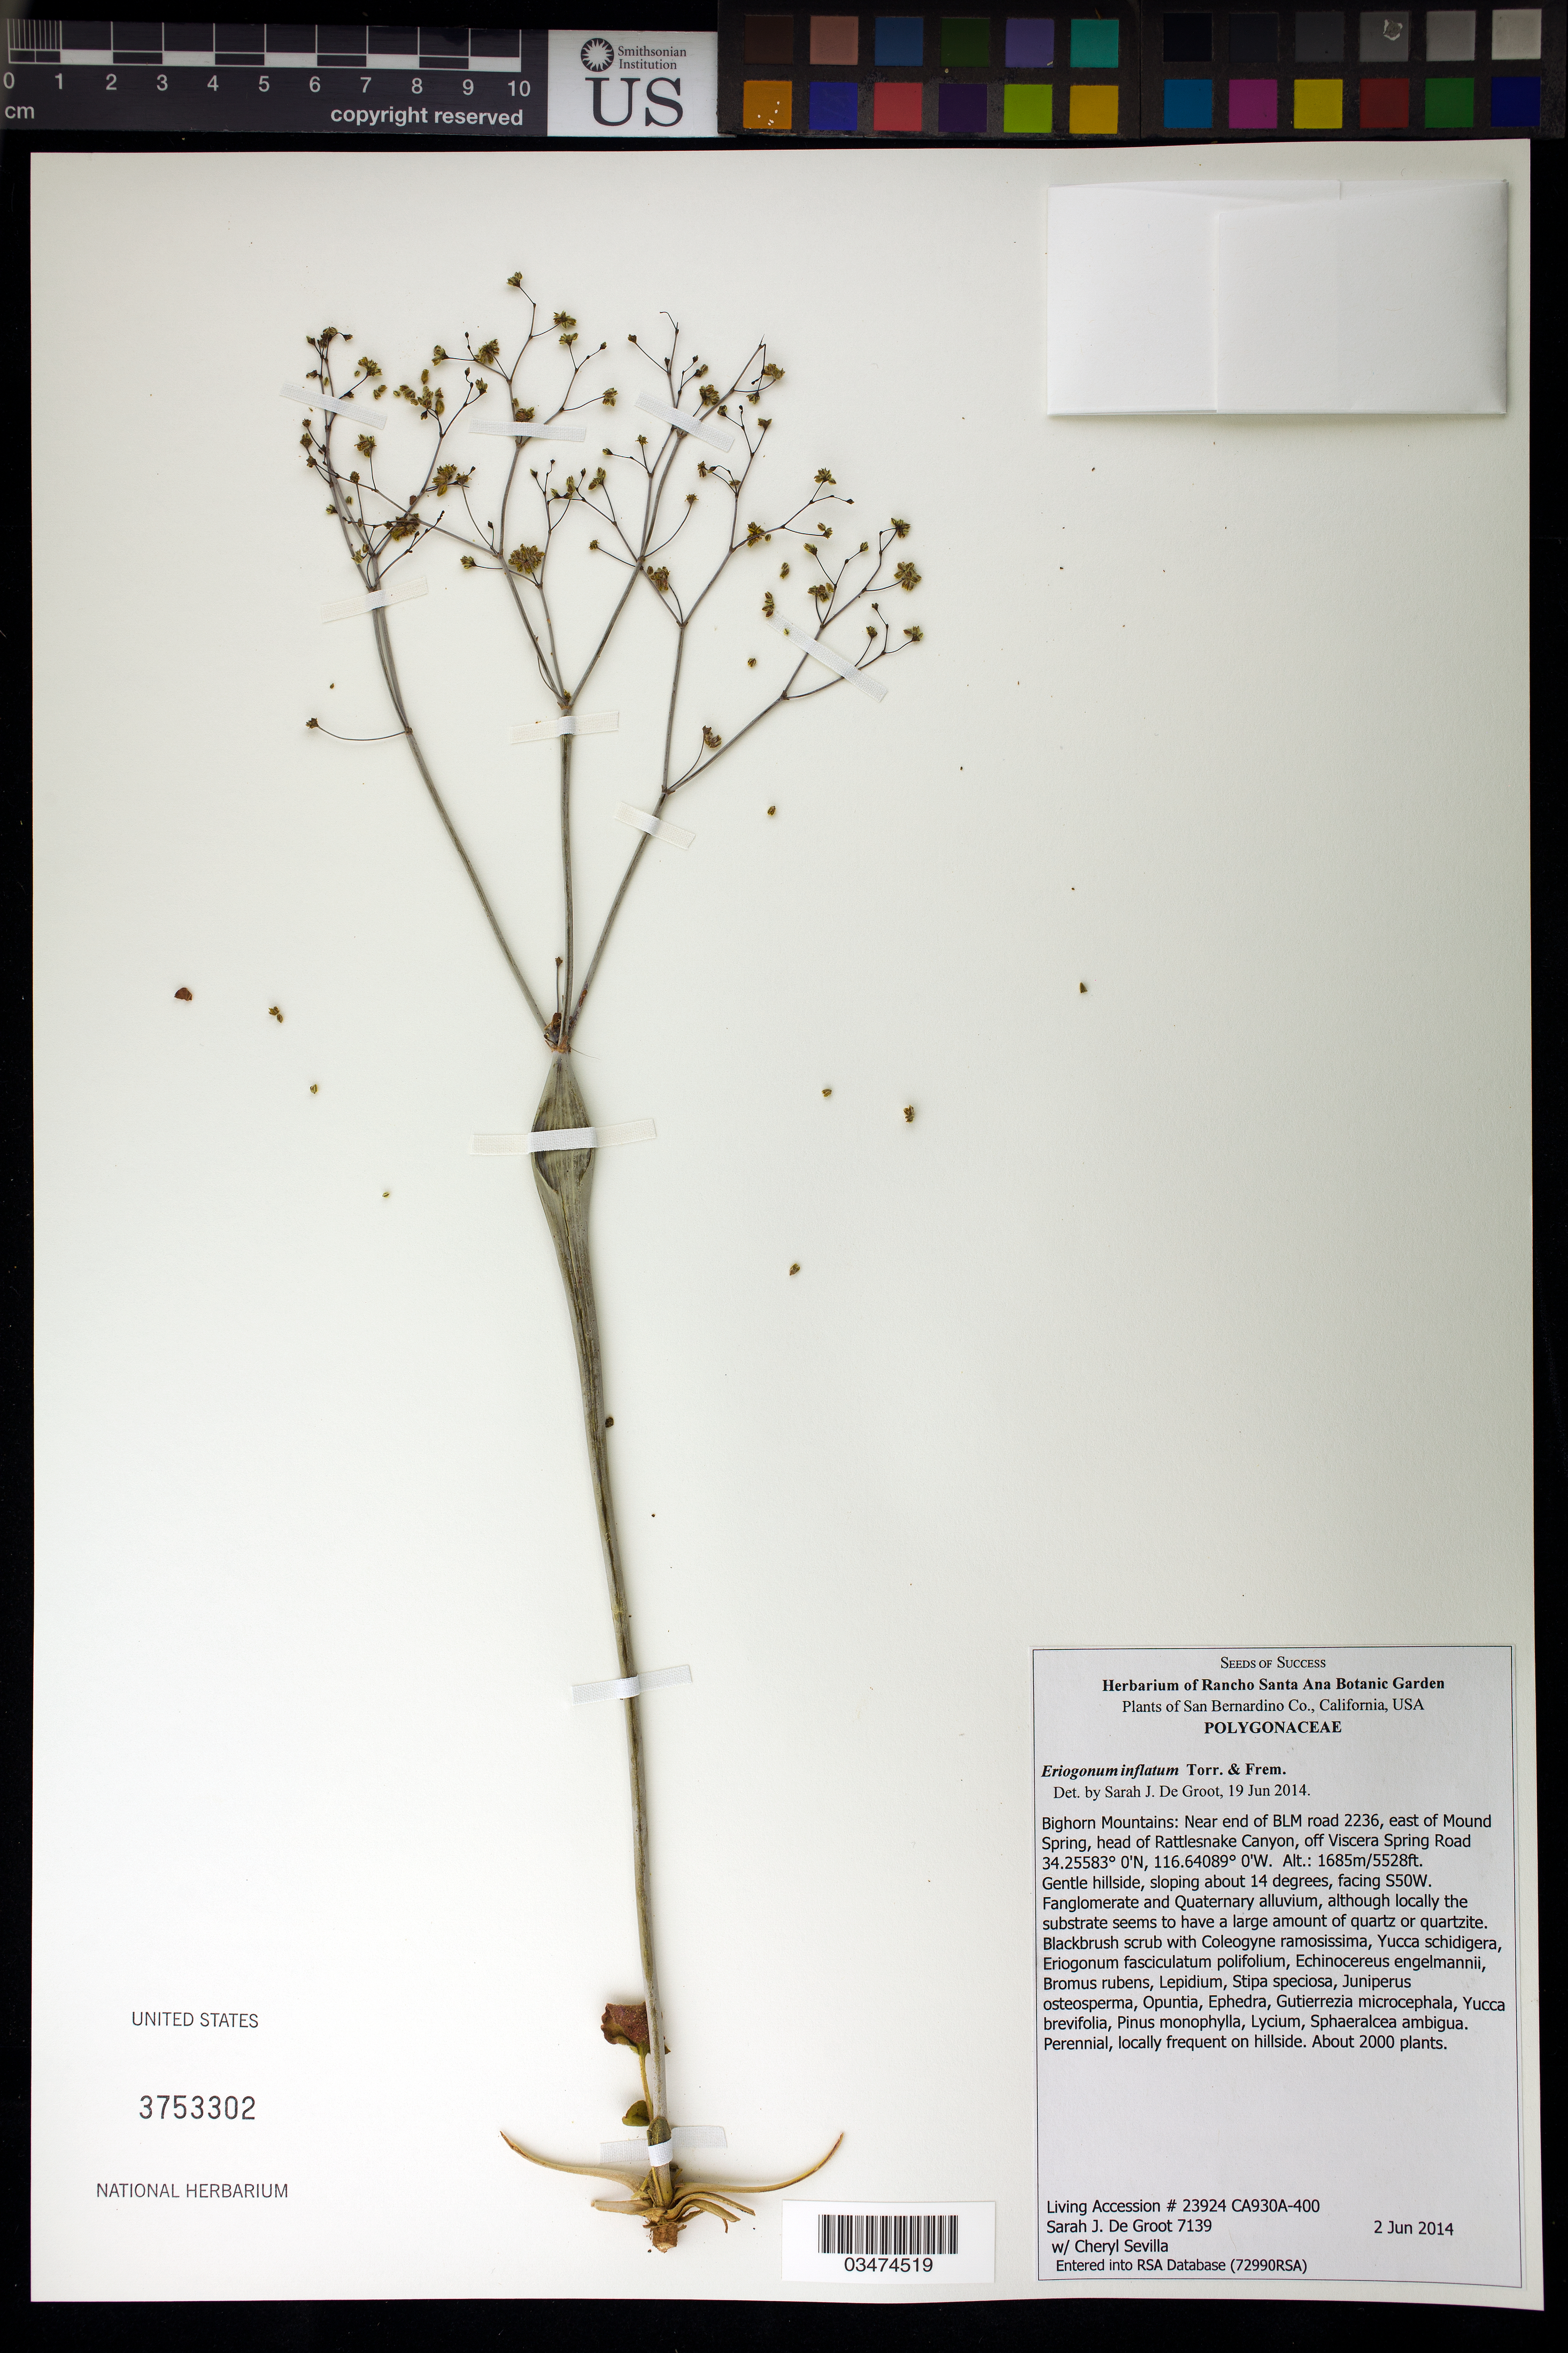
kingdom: Plantae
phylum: Tracheophyta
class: Magnoliopsida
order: Caryophyllales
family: Polygonaceae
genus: Eriogonum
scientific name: Eriogonum inflatum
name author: Torr. & Frém.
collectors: S. De Groot & C. Sevilla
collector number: CA930A-400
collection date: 2014-06-02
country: United States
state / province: California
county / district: San Bernardino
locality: Bighorn Mtns, near end of BLM road 2236, E of Mound Spring, head of Rattlesnake Canyon, off Viscera Spring Rd.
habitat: Hillside. Blackbrush scrub.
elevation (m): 1685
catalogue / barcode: US 3753302